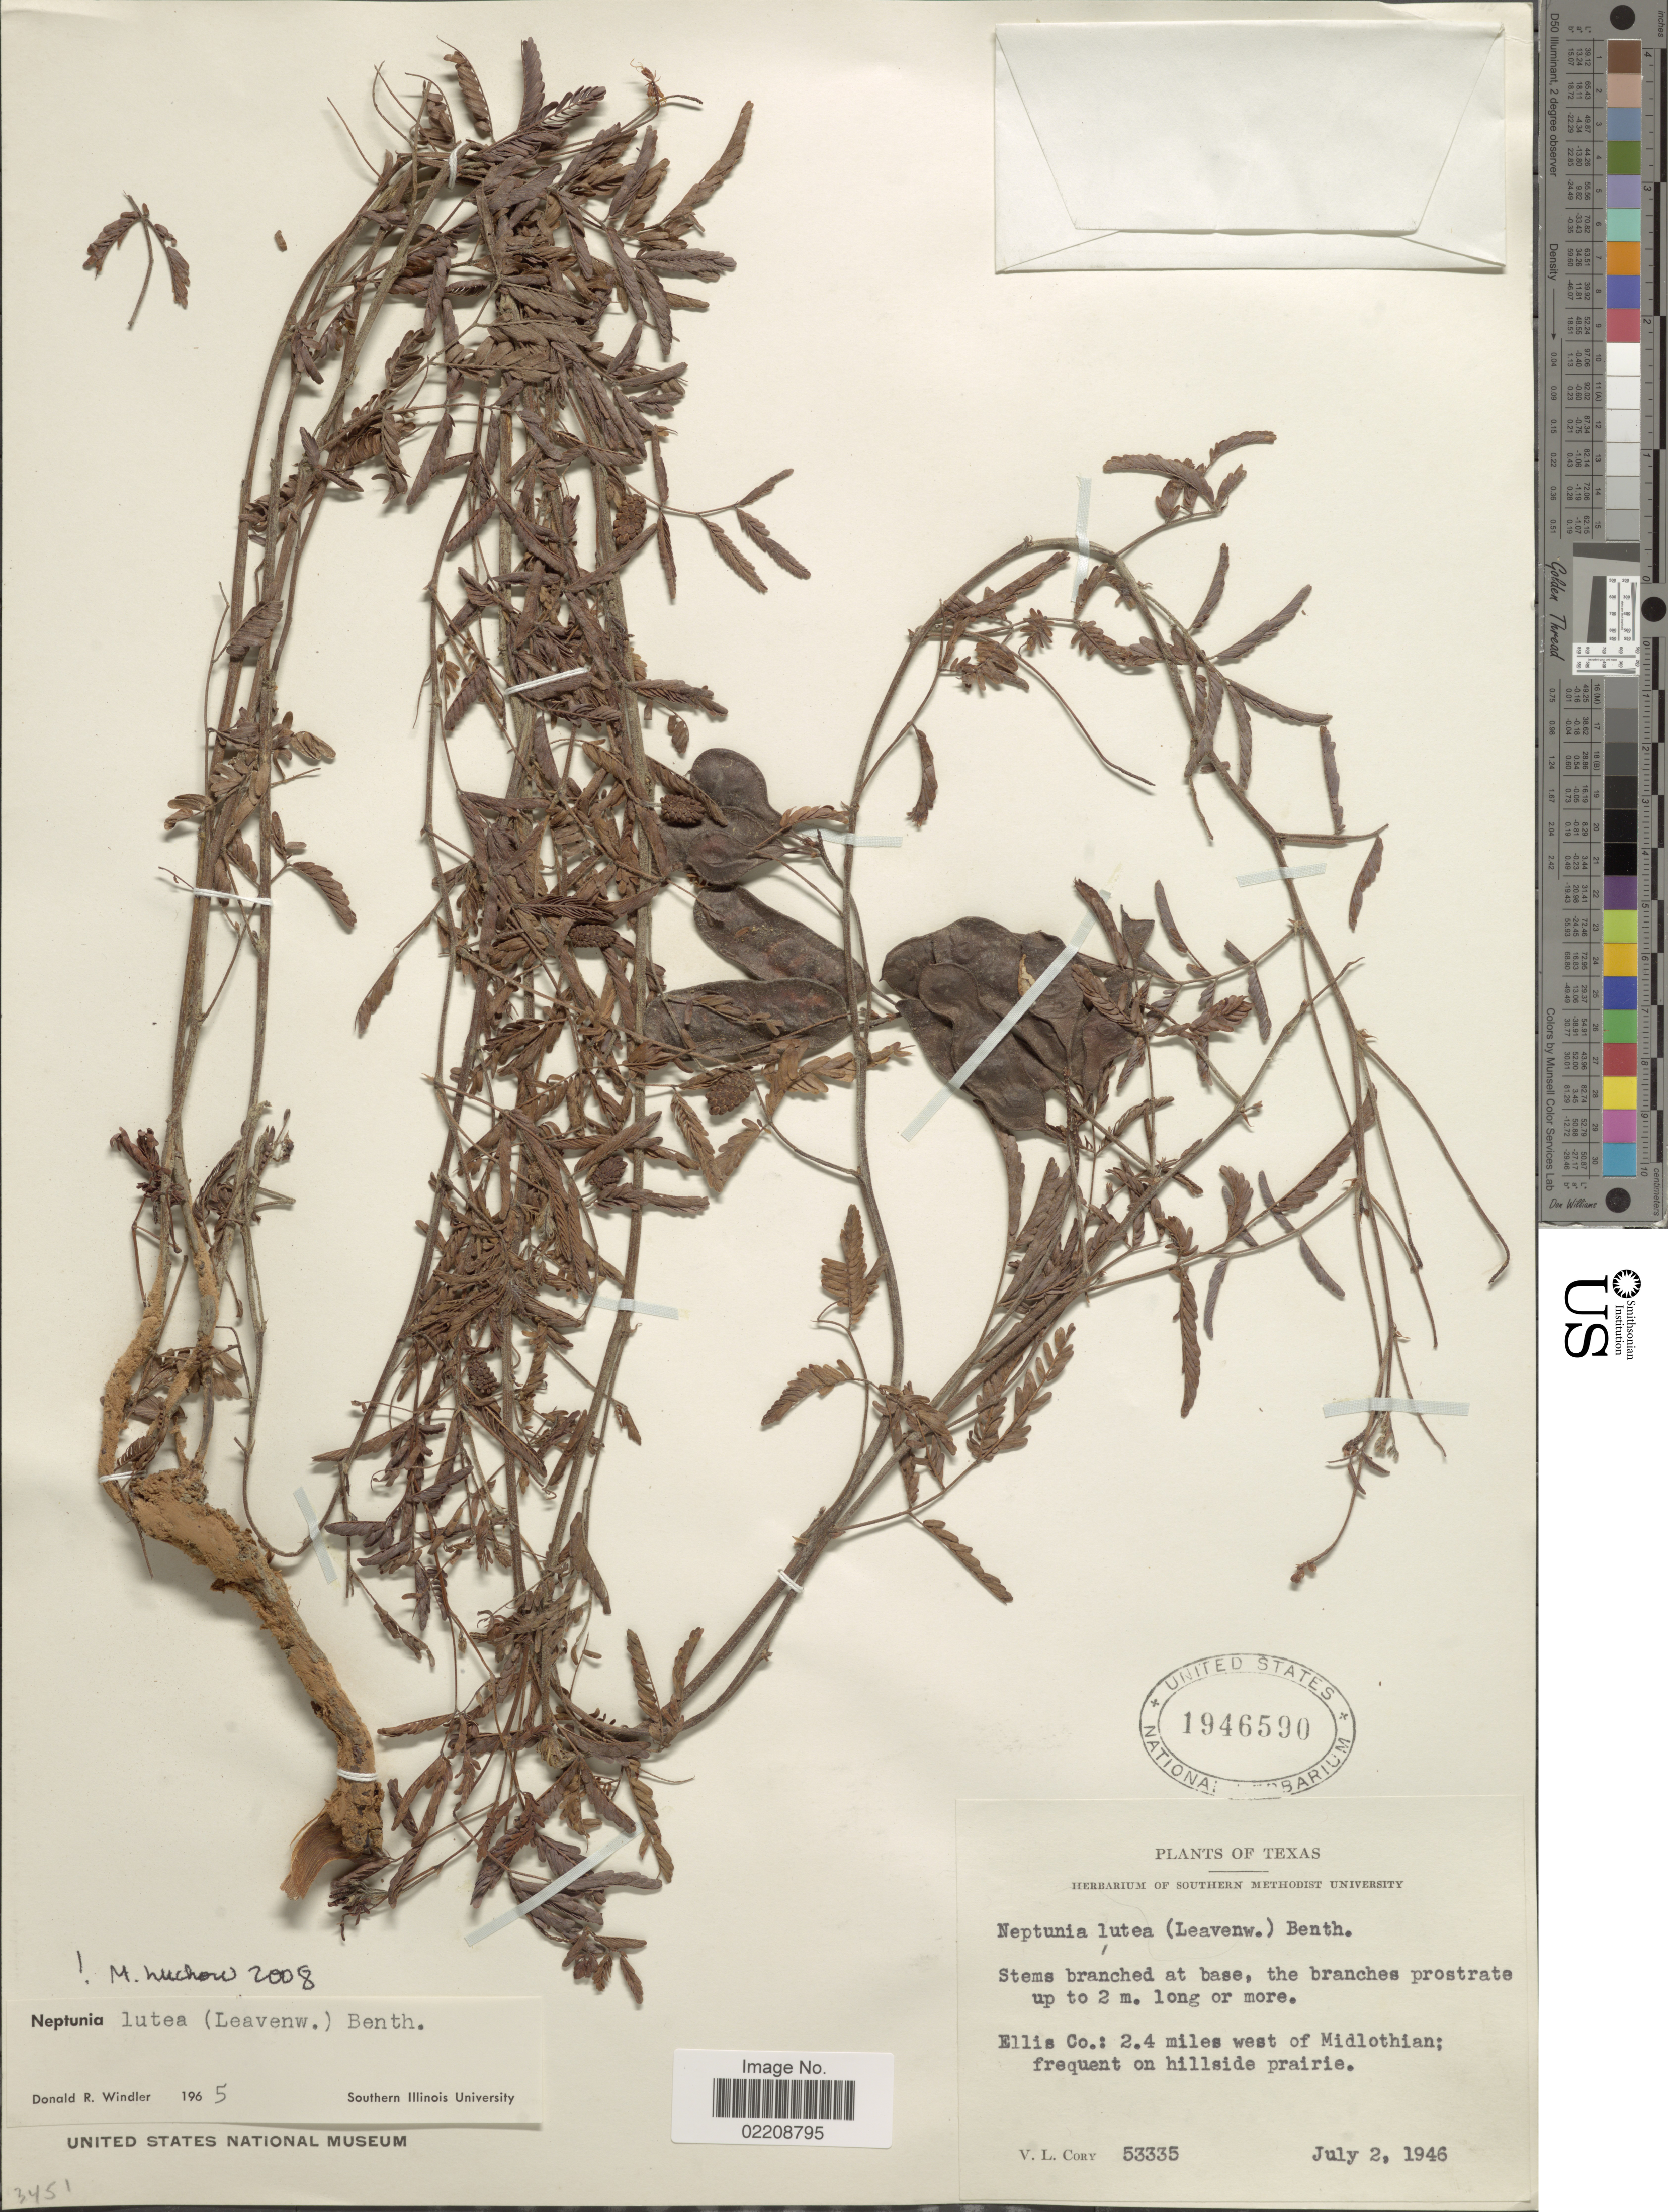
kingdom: Plantae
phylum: Tracheophyta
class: Magnoliopsida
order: Fabales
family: Fabaceae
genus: Neptunia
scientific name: Neptunia lutea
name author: (Leavenw.) Benth.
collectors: V. Cory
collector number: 53335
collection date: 1946-07-02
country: United States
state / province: Texas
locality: Ellis Co., 2.4 miles west of Midlothian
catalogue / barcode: US 1946590